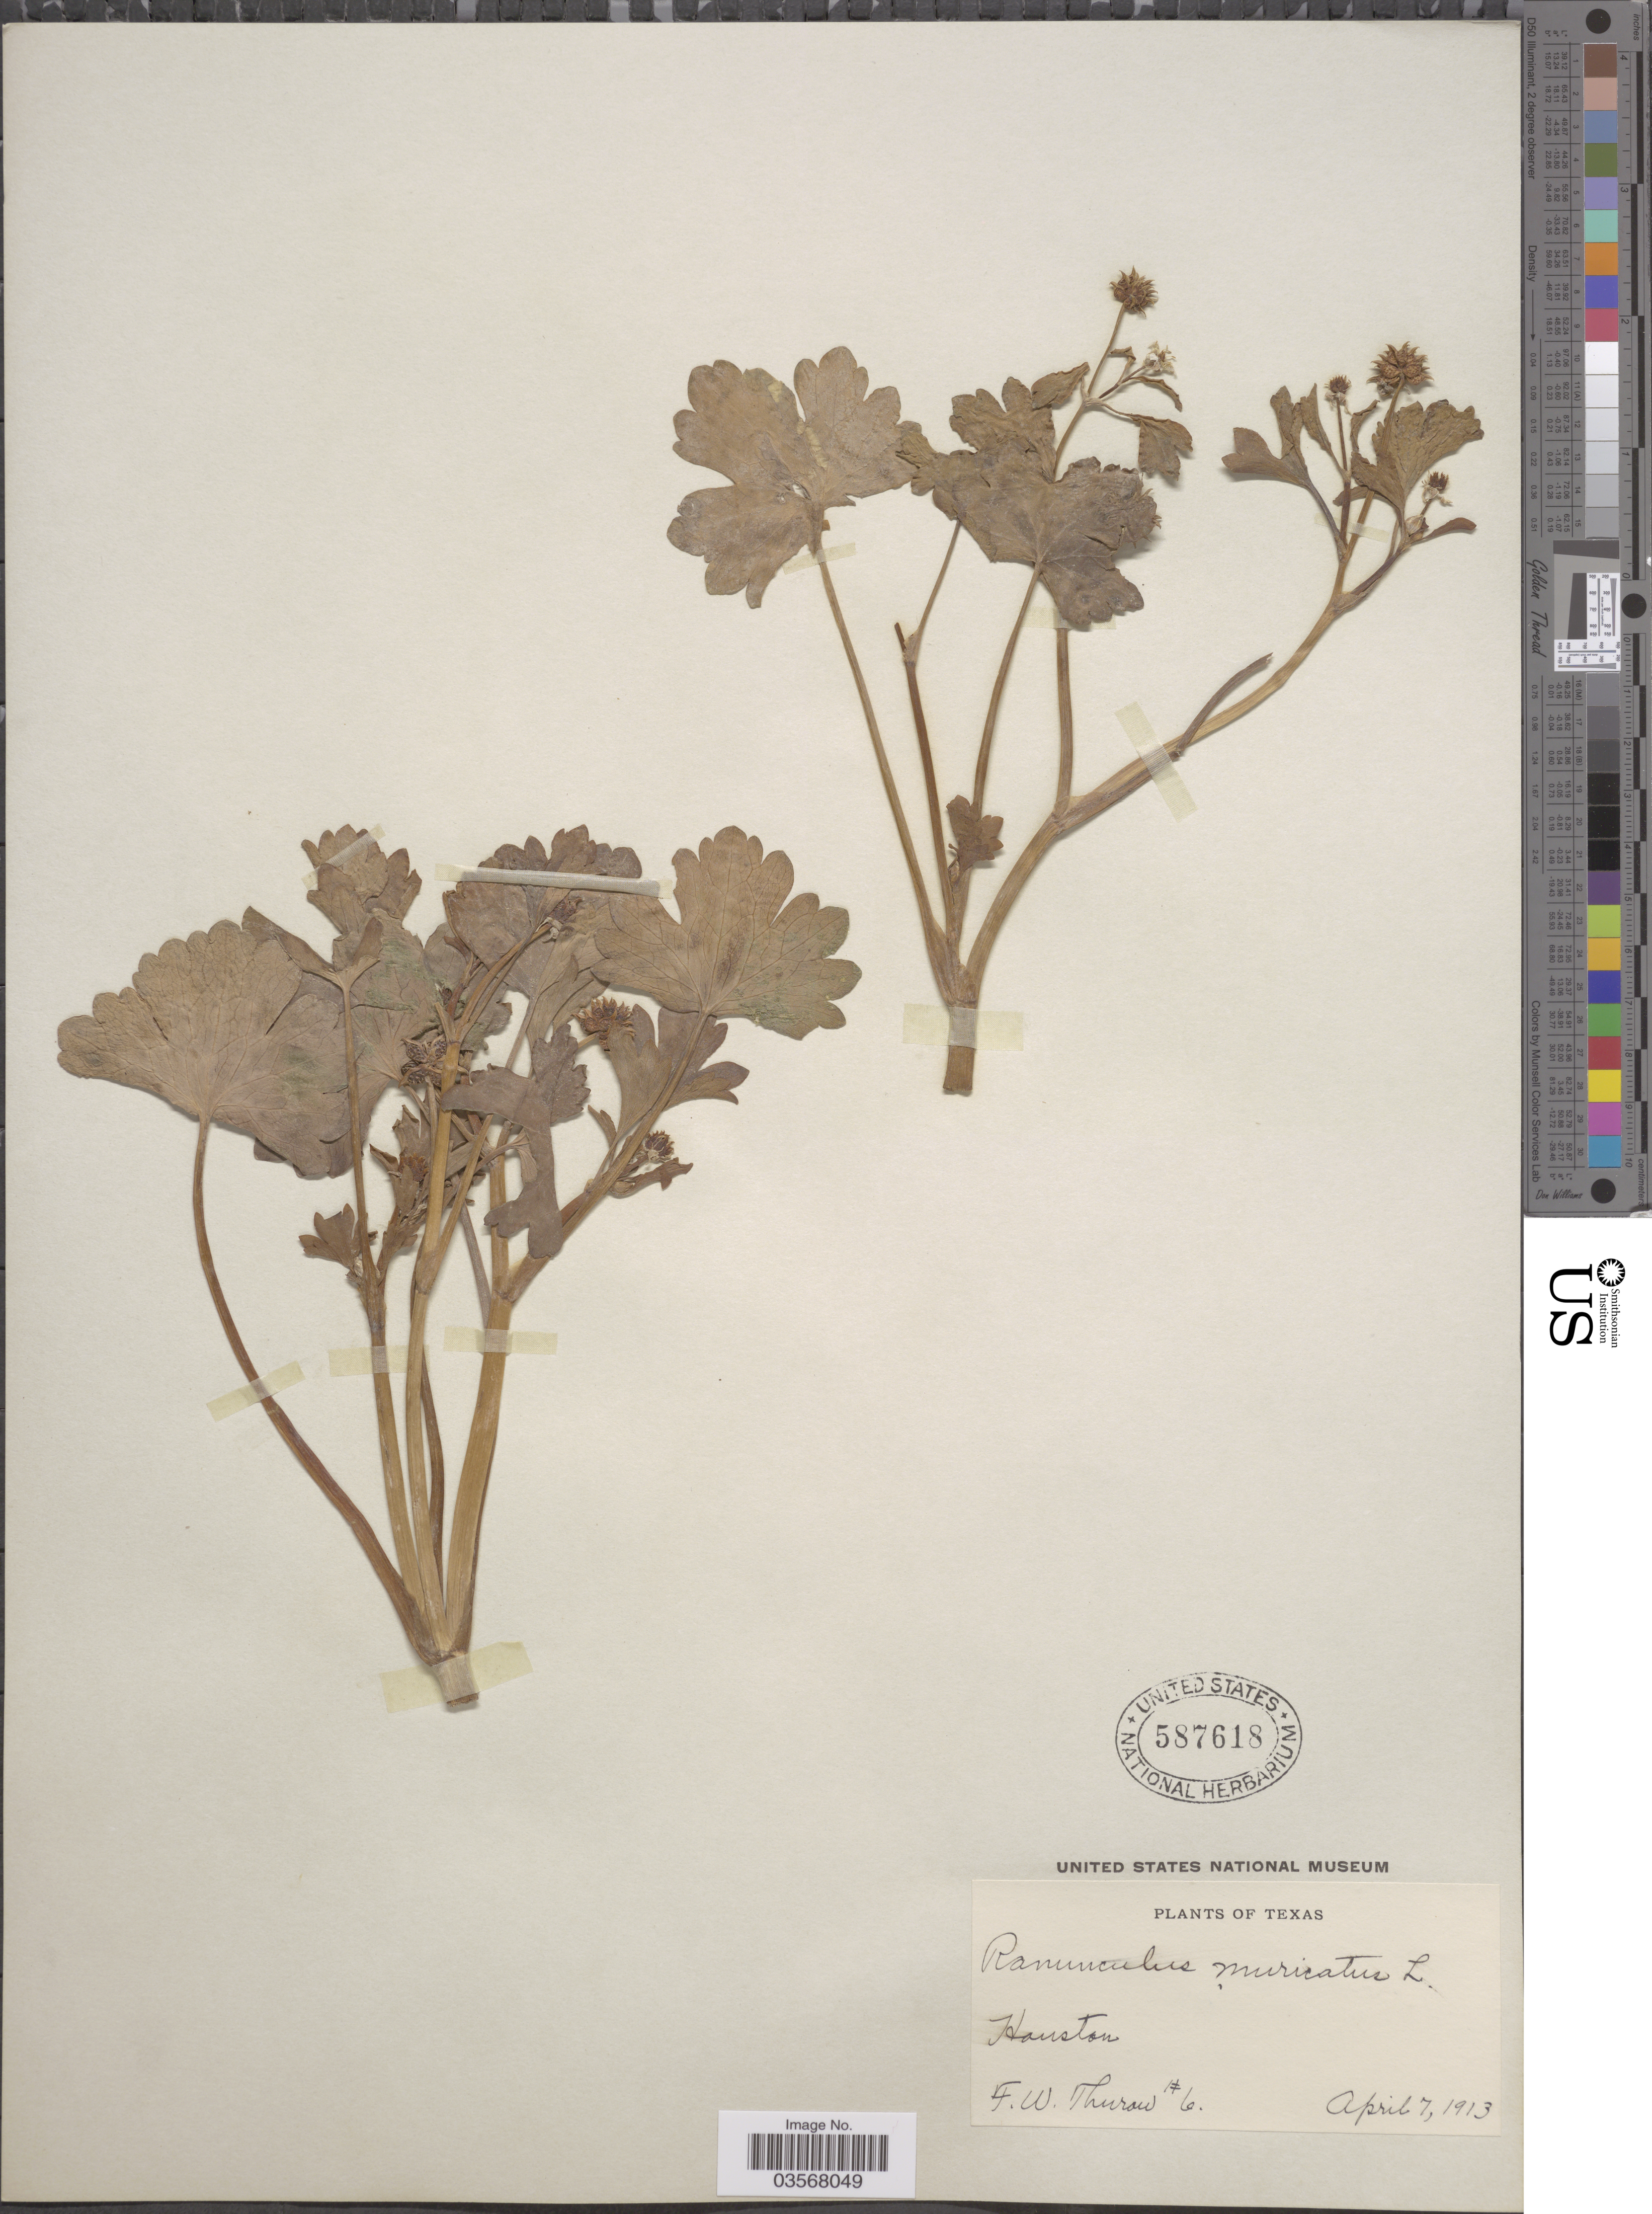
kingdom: Plantae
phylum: Tracheophyta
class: Magnoliopsida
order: Ranunculales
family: Ranunculaceae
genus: Ranunculus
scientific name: Ranunculus muricatus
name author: L.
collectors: F. W. Thurow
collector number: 6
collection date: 1913-04-07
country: United States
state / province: Texas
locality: Houston.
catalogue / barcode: US 587618